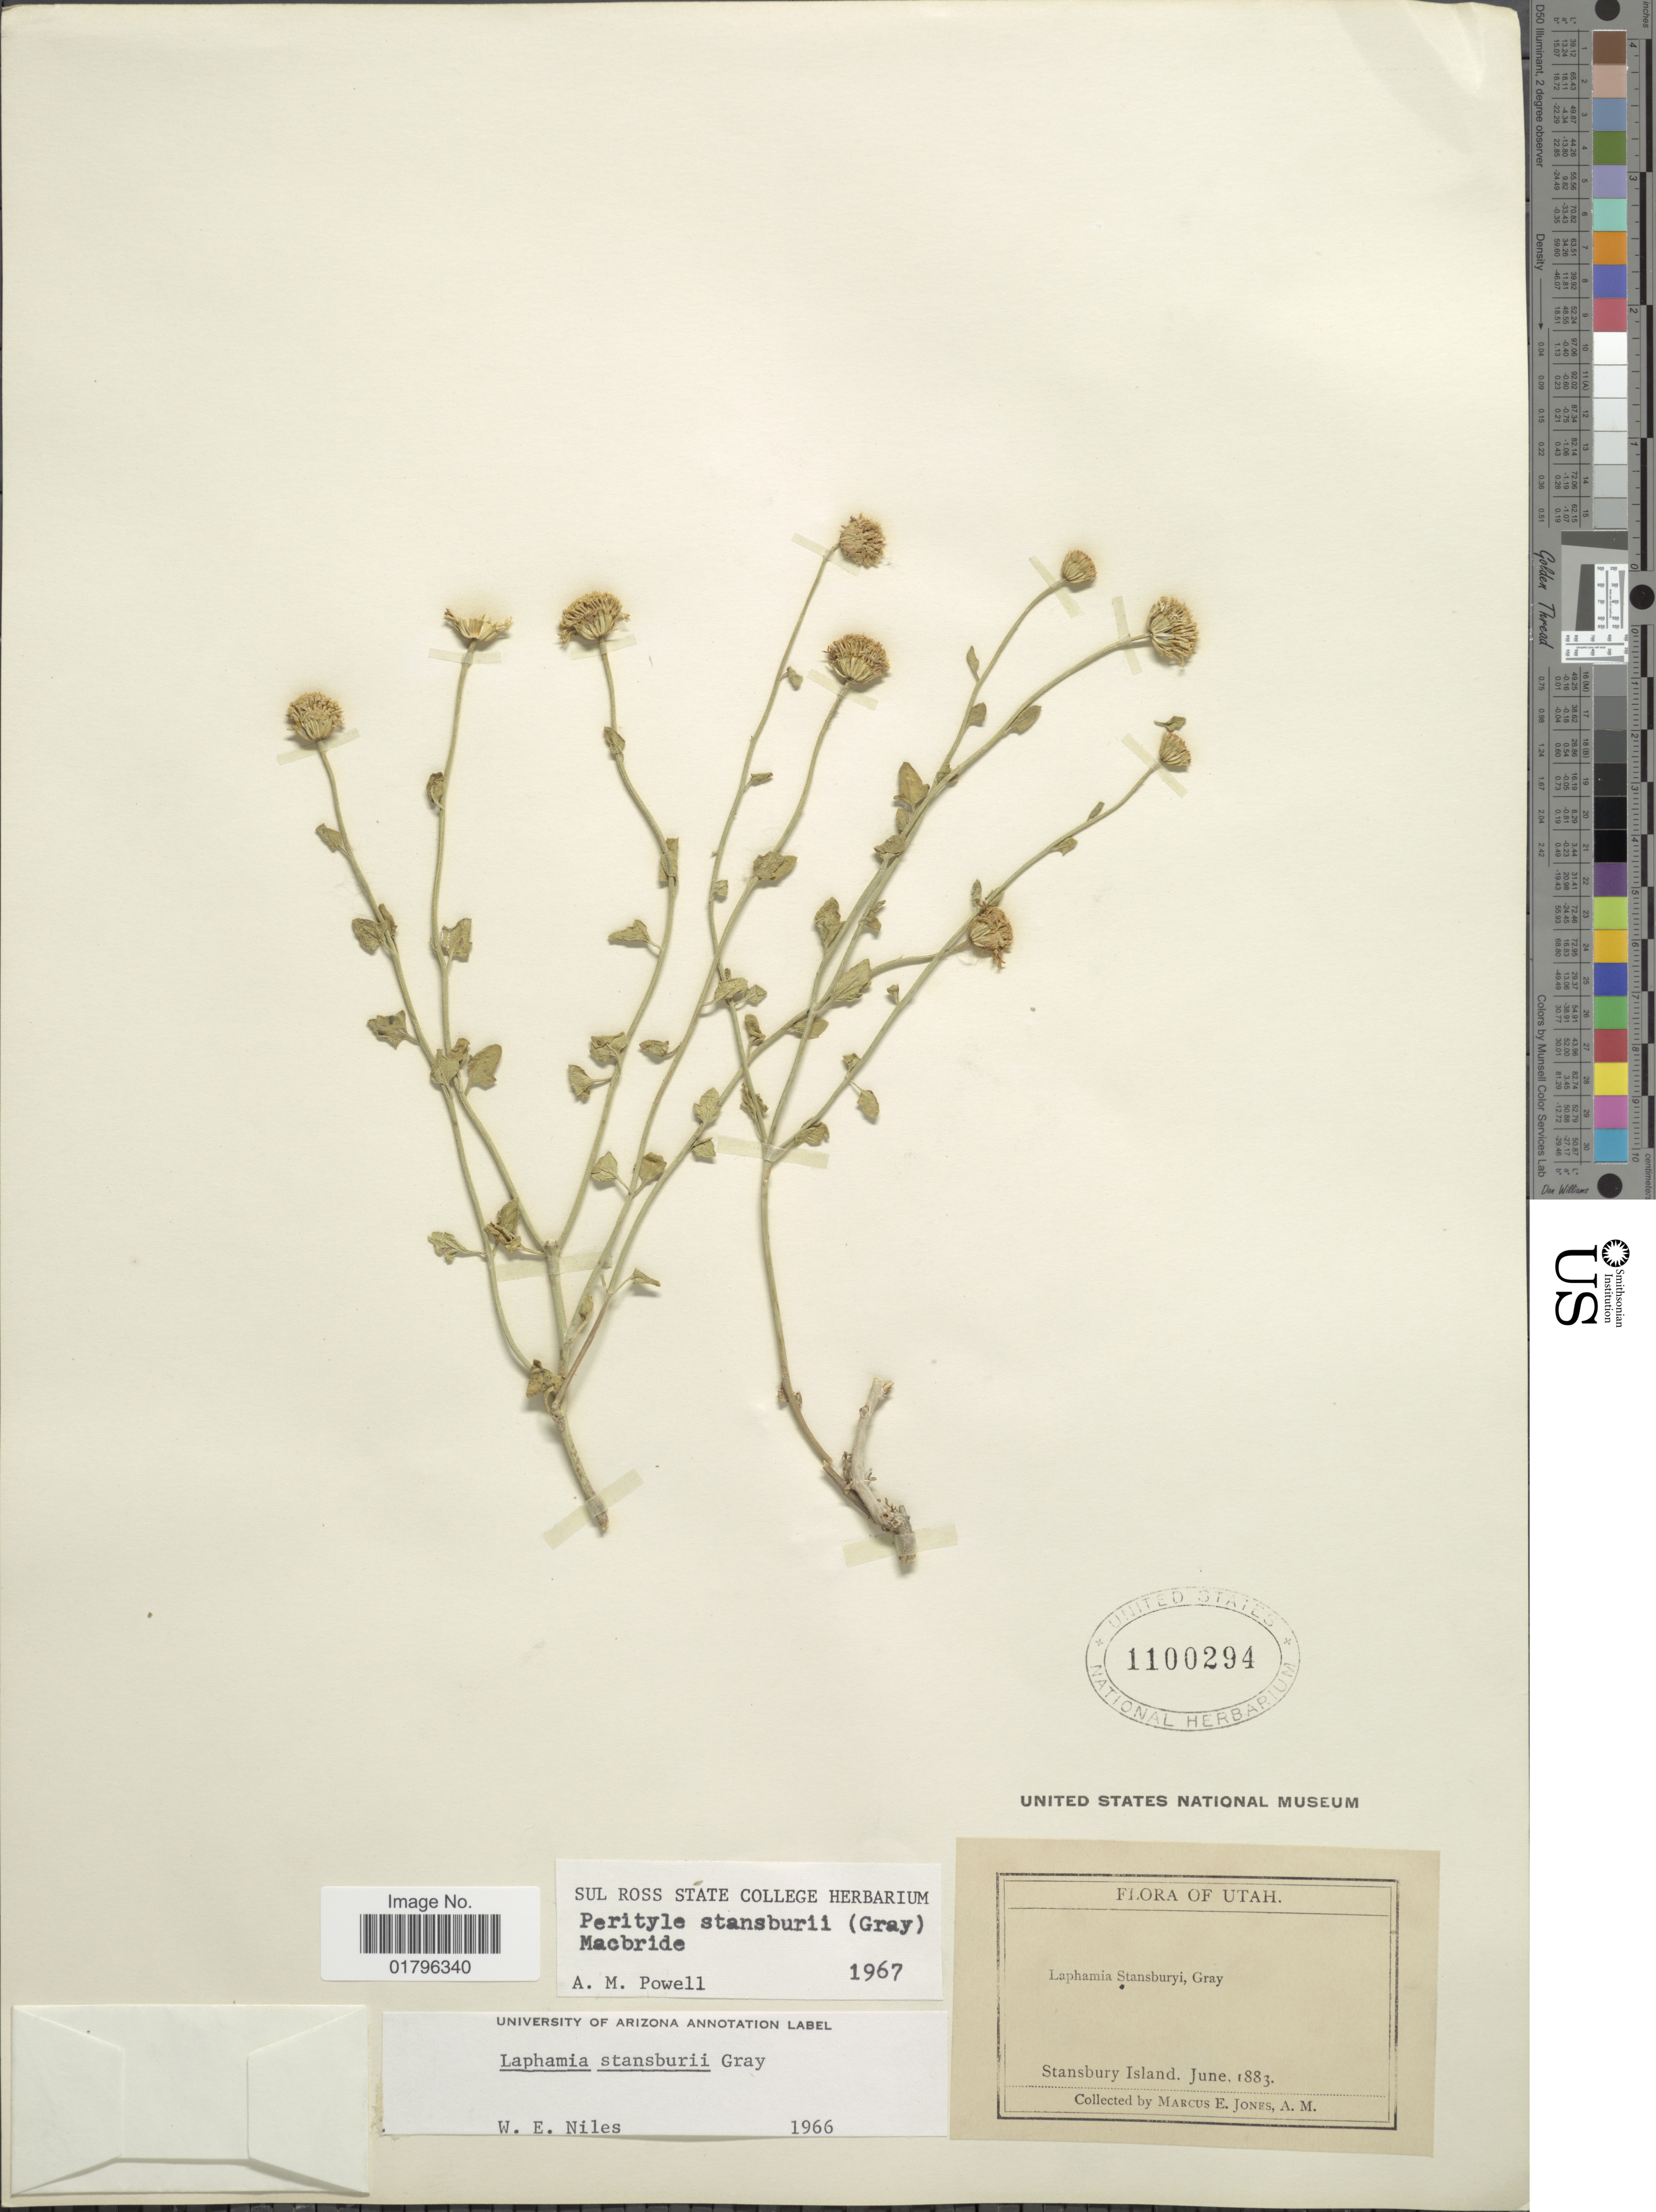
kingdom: Plantae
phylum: Tracheophyta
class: Magnoliopsida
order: Asterales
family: Asteraceae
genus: Perityle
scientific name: Perityle stansburyi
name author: (A. Gray) J.F. Macbr.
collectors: M. E. Jones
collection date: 1883-06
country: United States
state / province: Utah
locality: Stansburry Island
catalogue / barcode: US 1100294